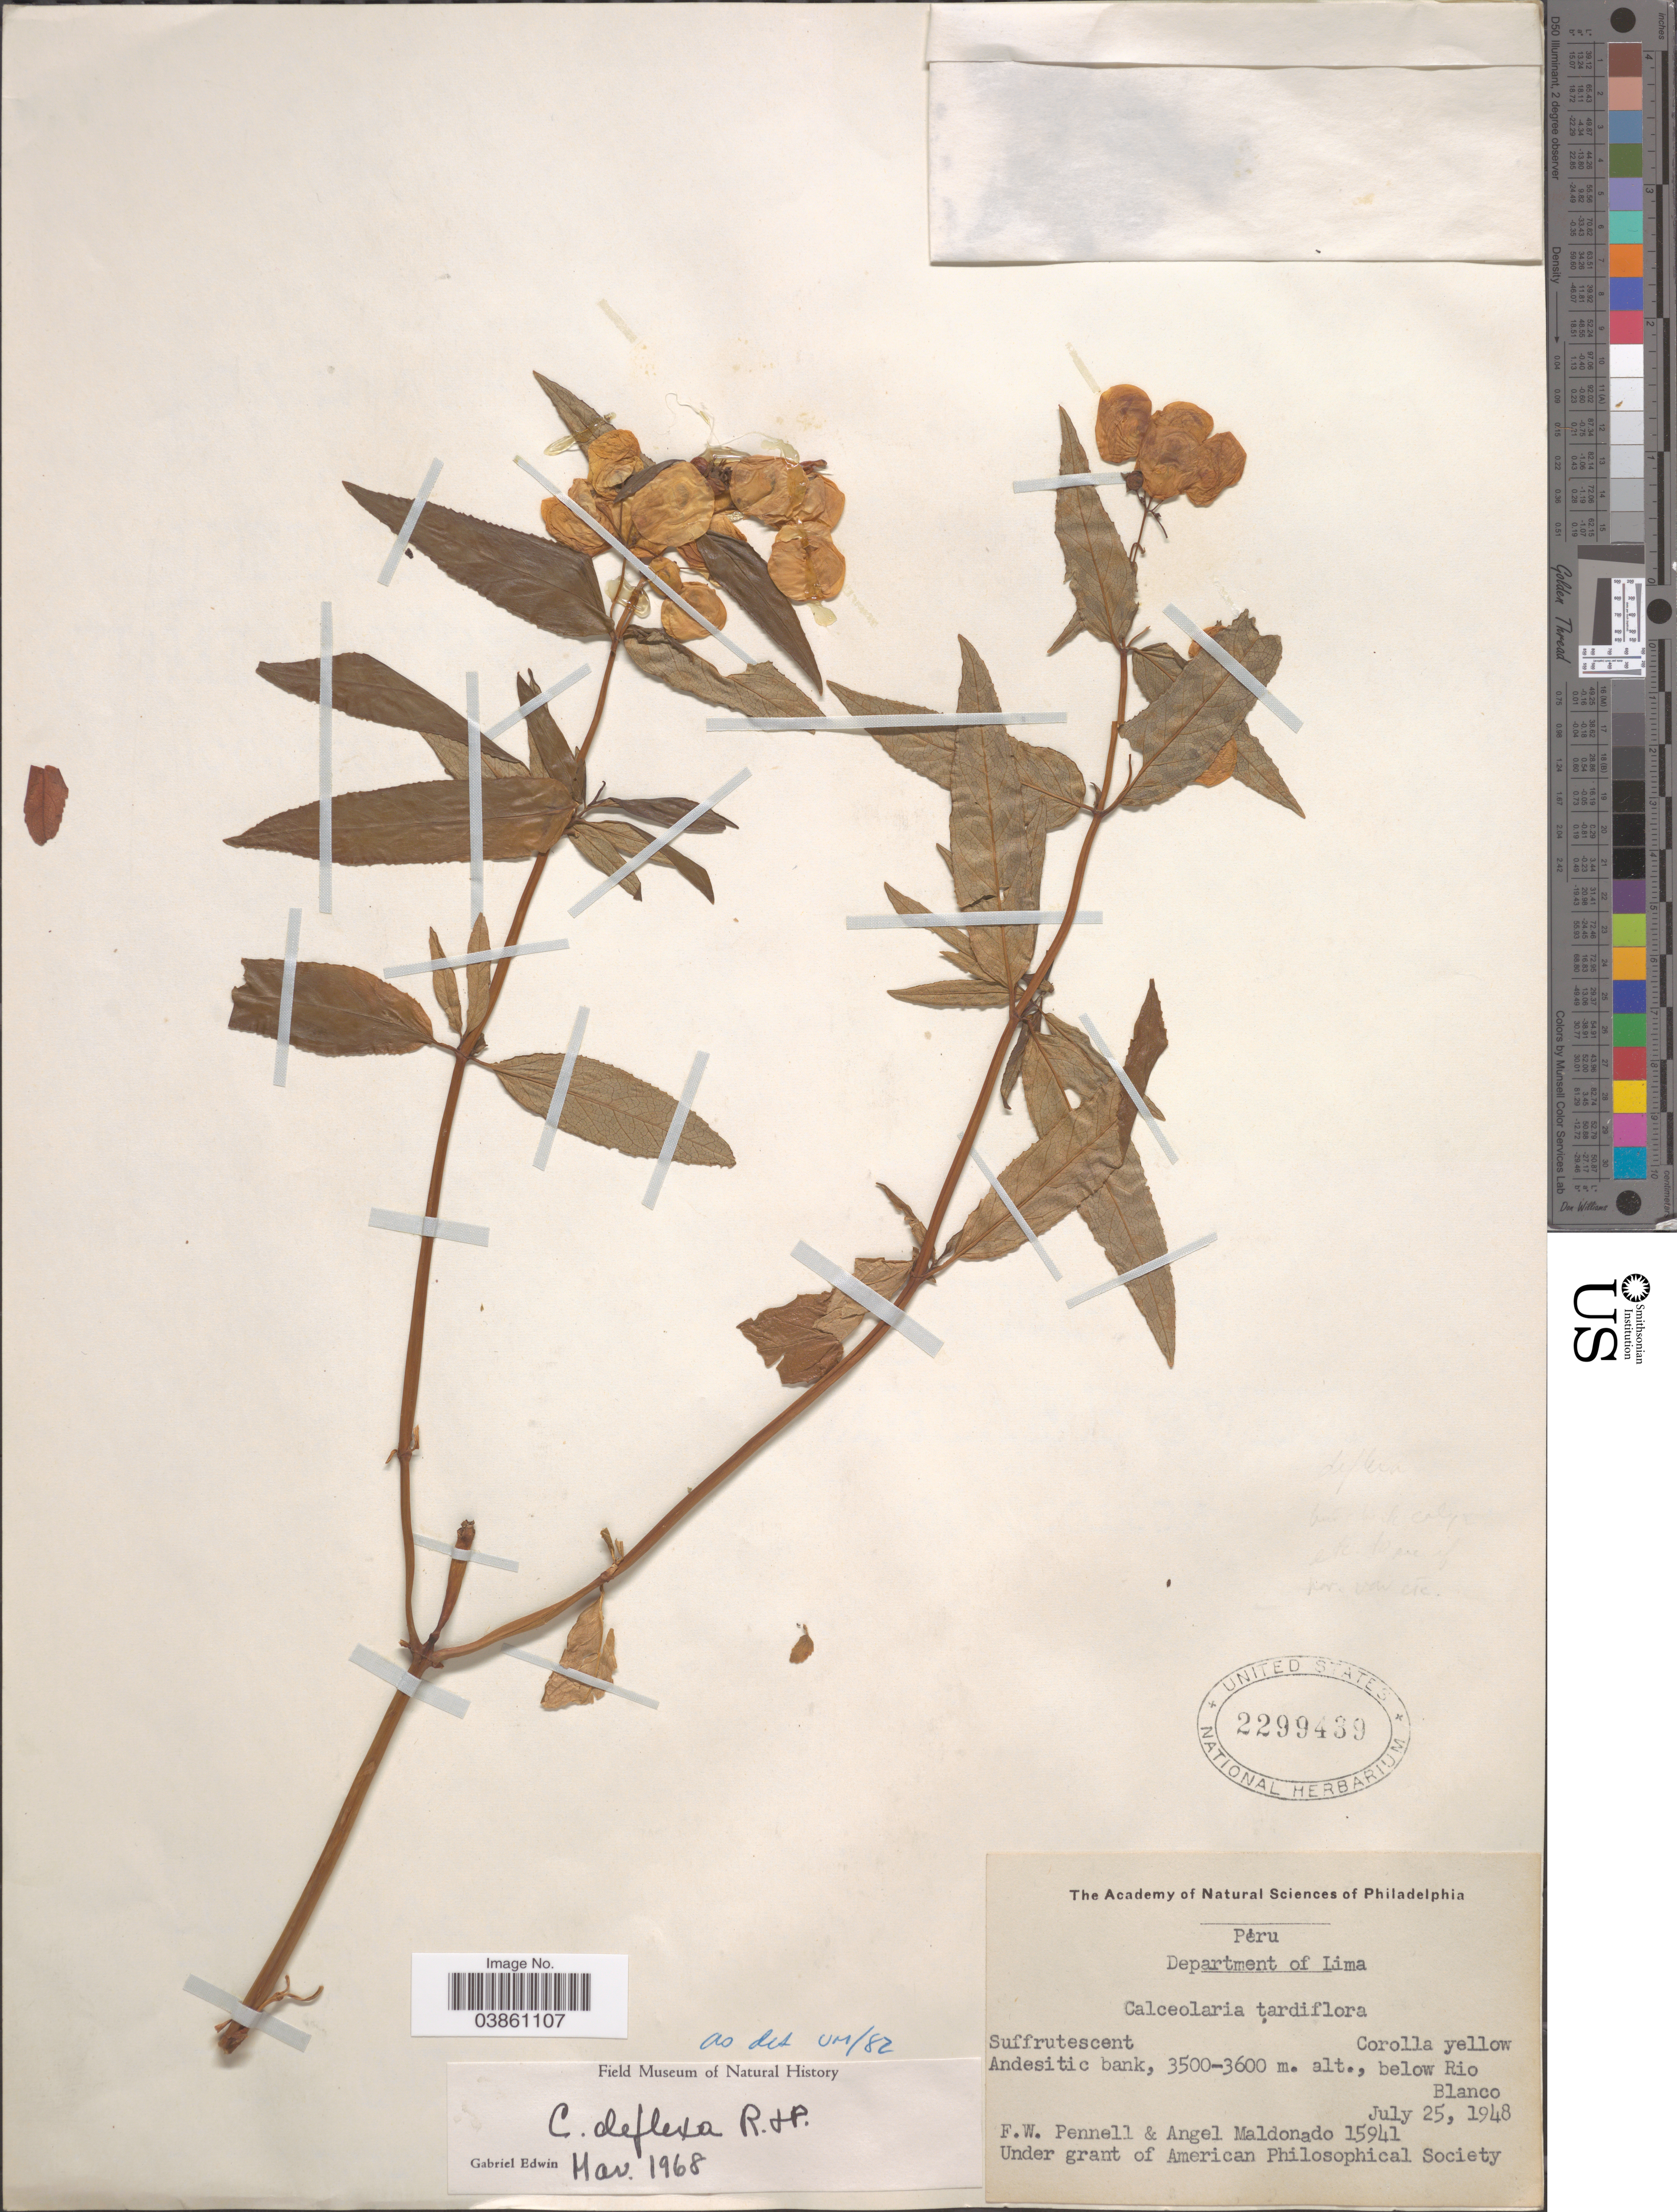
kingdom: Plantae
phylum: Tracheophyta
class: Magnoliopsida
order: Lamiales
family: Calceolariaceae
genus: Calceolaria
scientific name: Calceolaria deflexa subsp. deflexa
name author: Ruiz & Pav.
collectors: F. W. Pennell & A. Maldonado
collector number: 15941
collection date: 1948-07-25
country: Peru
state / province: Lima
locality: Department of Lima. Below Rio Blanco.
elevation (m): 3500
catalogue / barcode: US 2299439